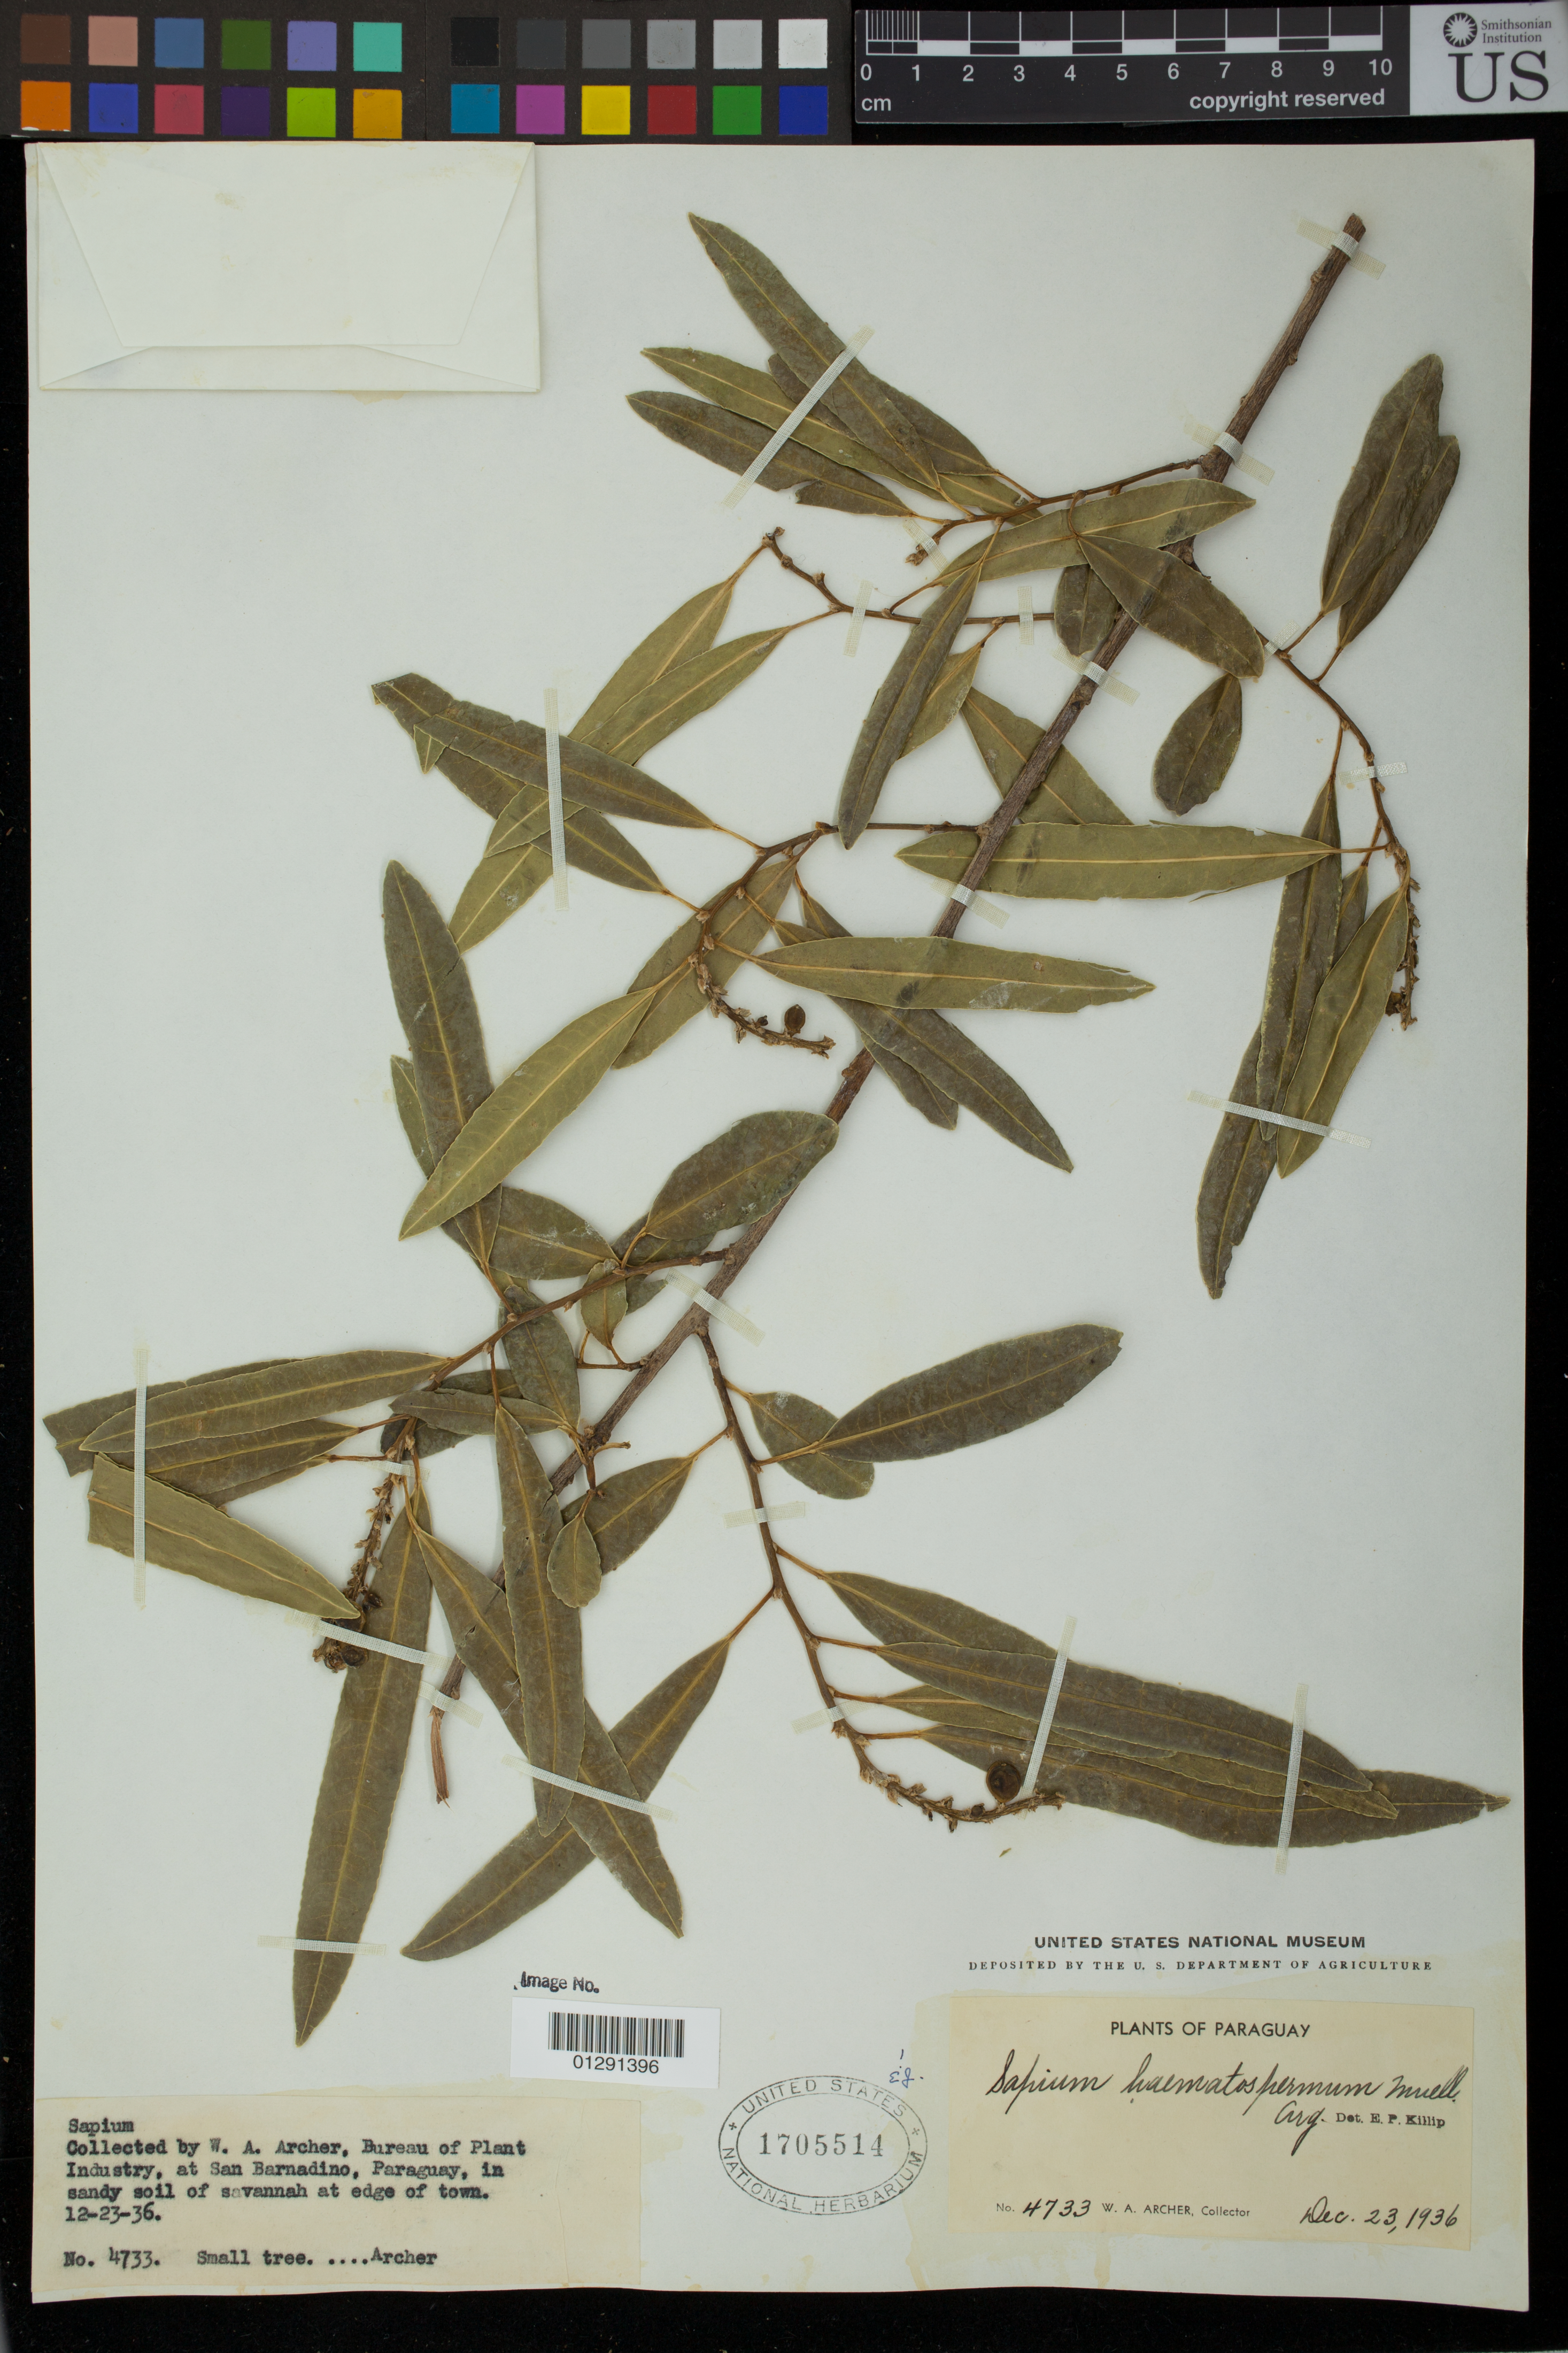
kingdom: Plantae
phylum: Tracheophyta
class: Magnoliopsida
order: Malpighiales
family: Euphorbiaceae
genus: Sapium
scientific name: Sapium haematospermum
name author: Müll. Arg.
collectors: W. A. Archer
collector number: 4733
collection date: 1936-12-23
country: Paraguay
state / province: Cordillera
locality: San Bernardino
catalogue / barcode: US 1705514